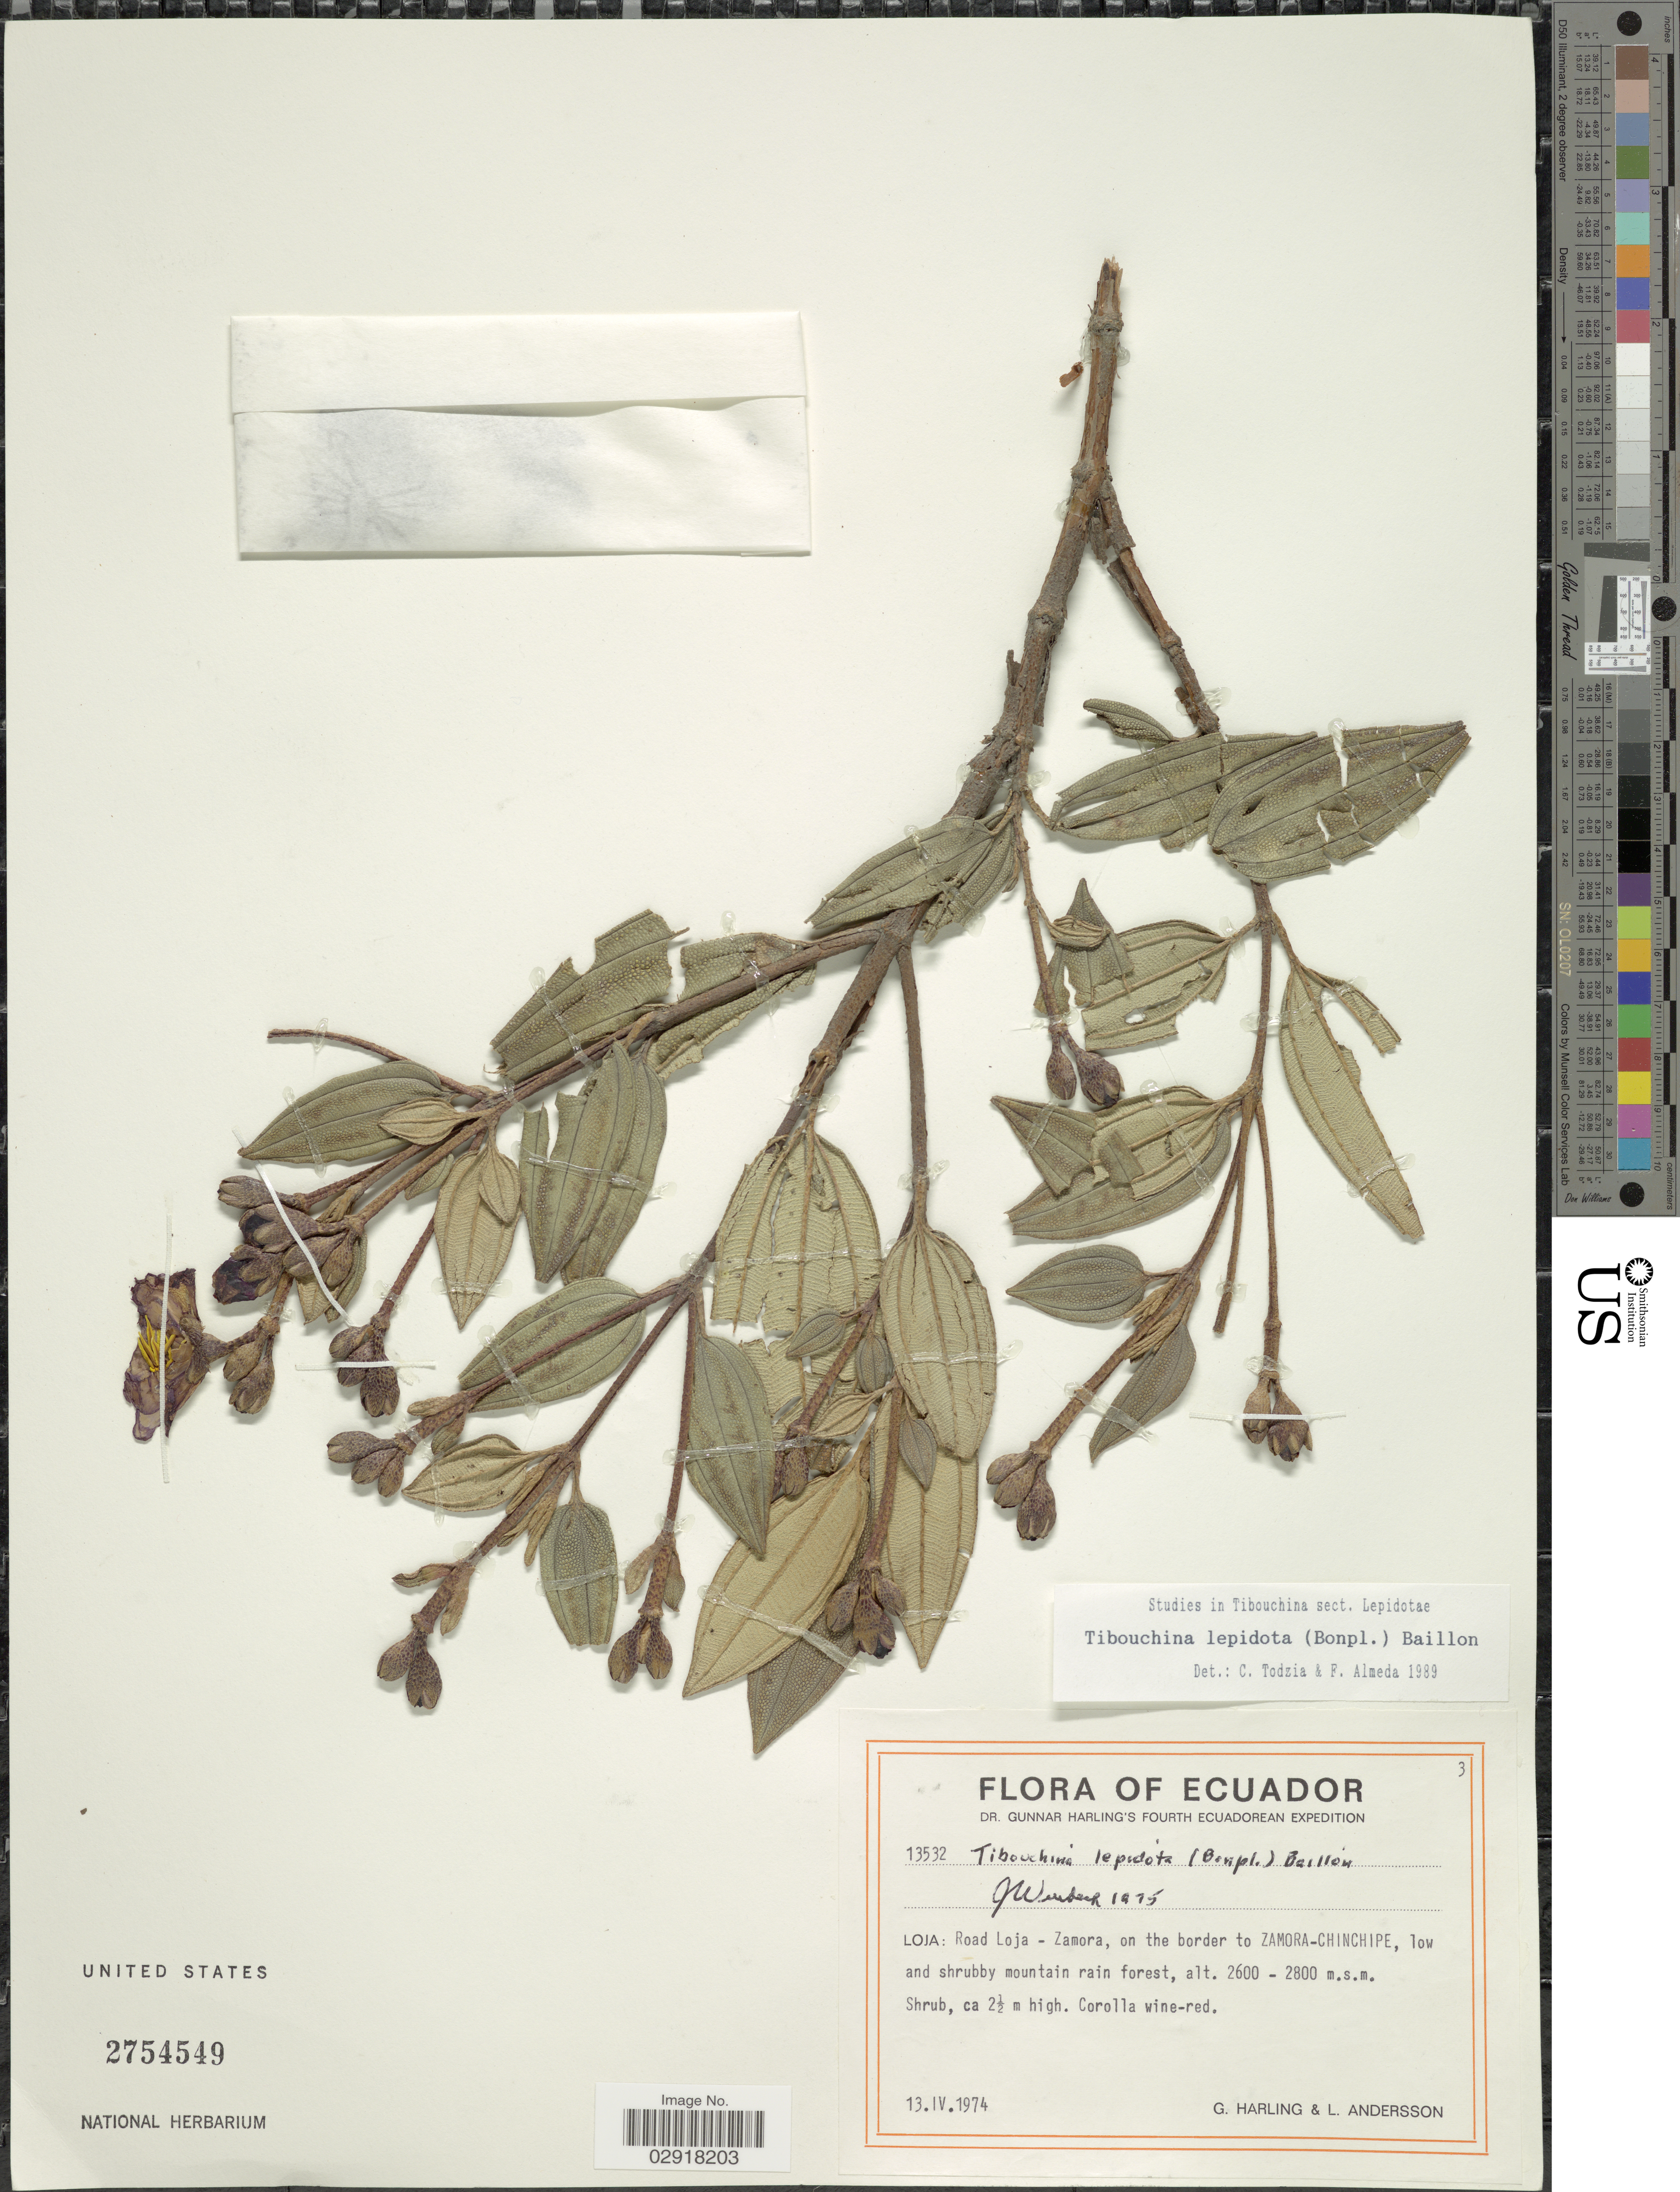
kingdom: Plantae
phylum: Tracheophyta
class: Magnoliopsida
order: Myrtales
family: Melastomataceae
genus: Andesanthus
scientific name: Andesanthus lepidotus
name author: (Humb. & Bonpl.) P.J.F. Guim. & Michelang.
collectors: G. Harling & L. Andersson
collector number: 13532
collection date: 1974-04-13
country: Ecuador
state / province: Loja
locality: Road Loja - Zamora, on the border of Zamora-Chinchipe.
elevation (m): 2600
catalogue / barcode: US 2754549